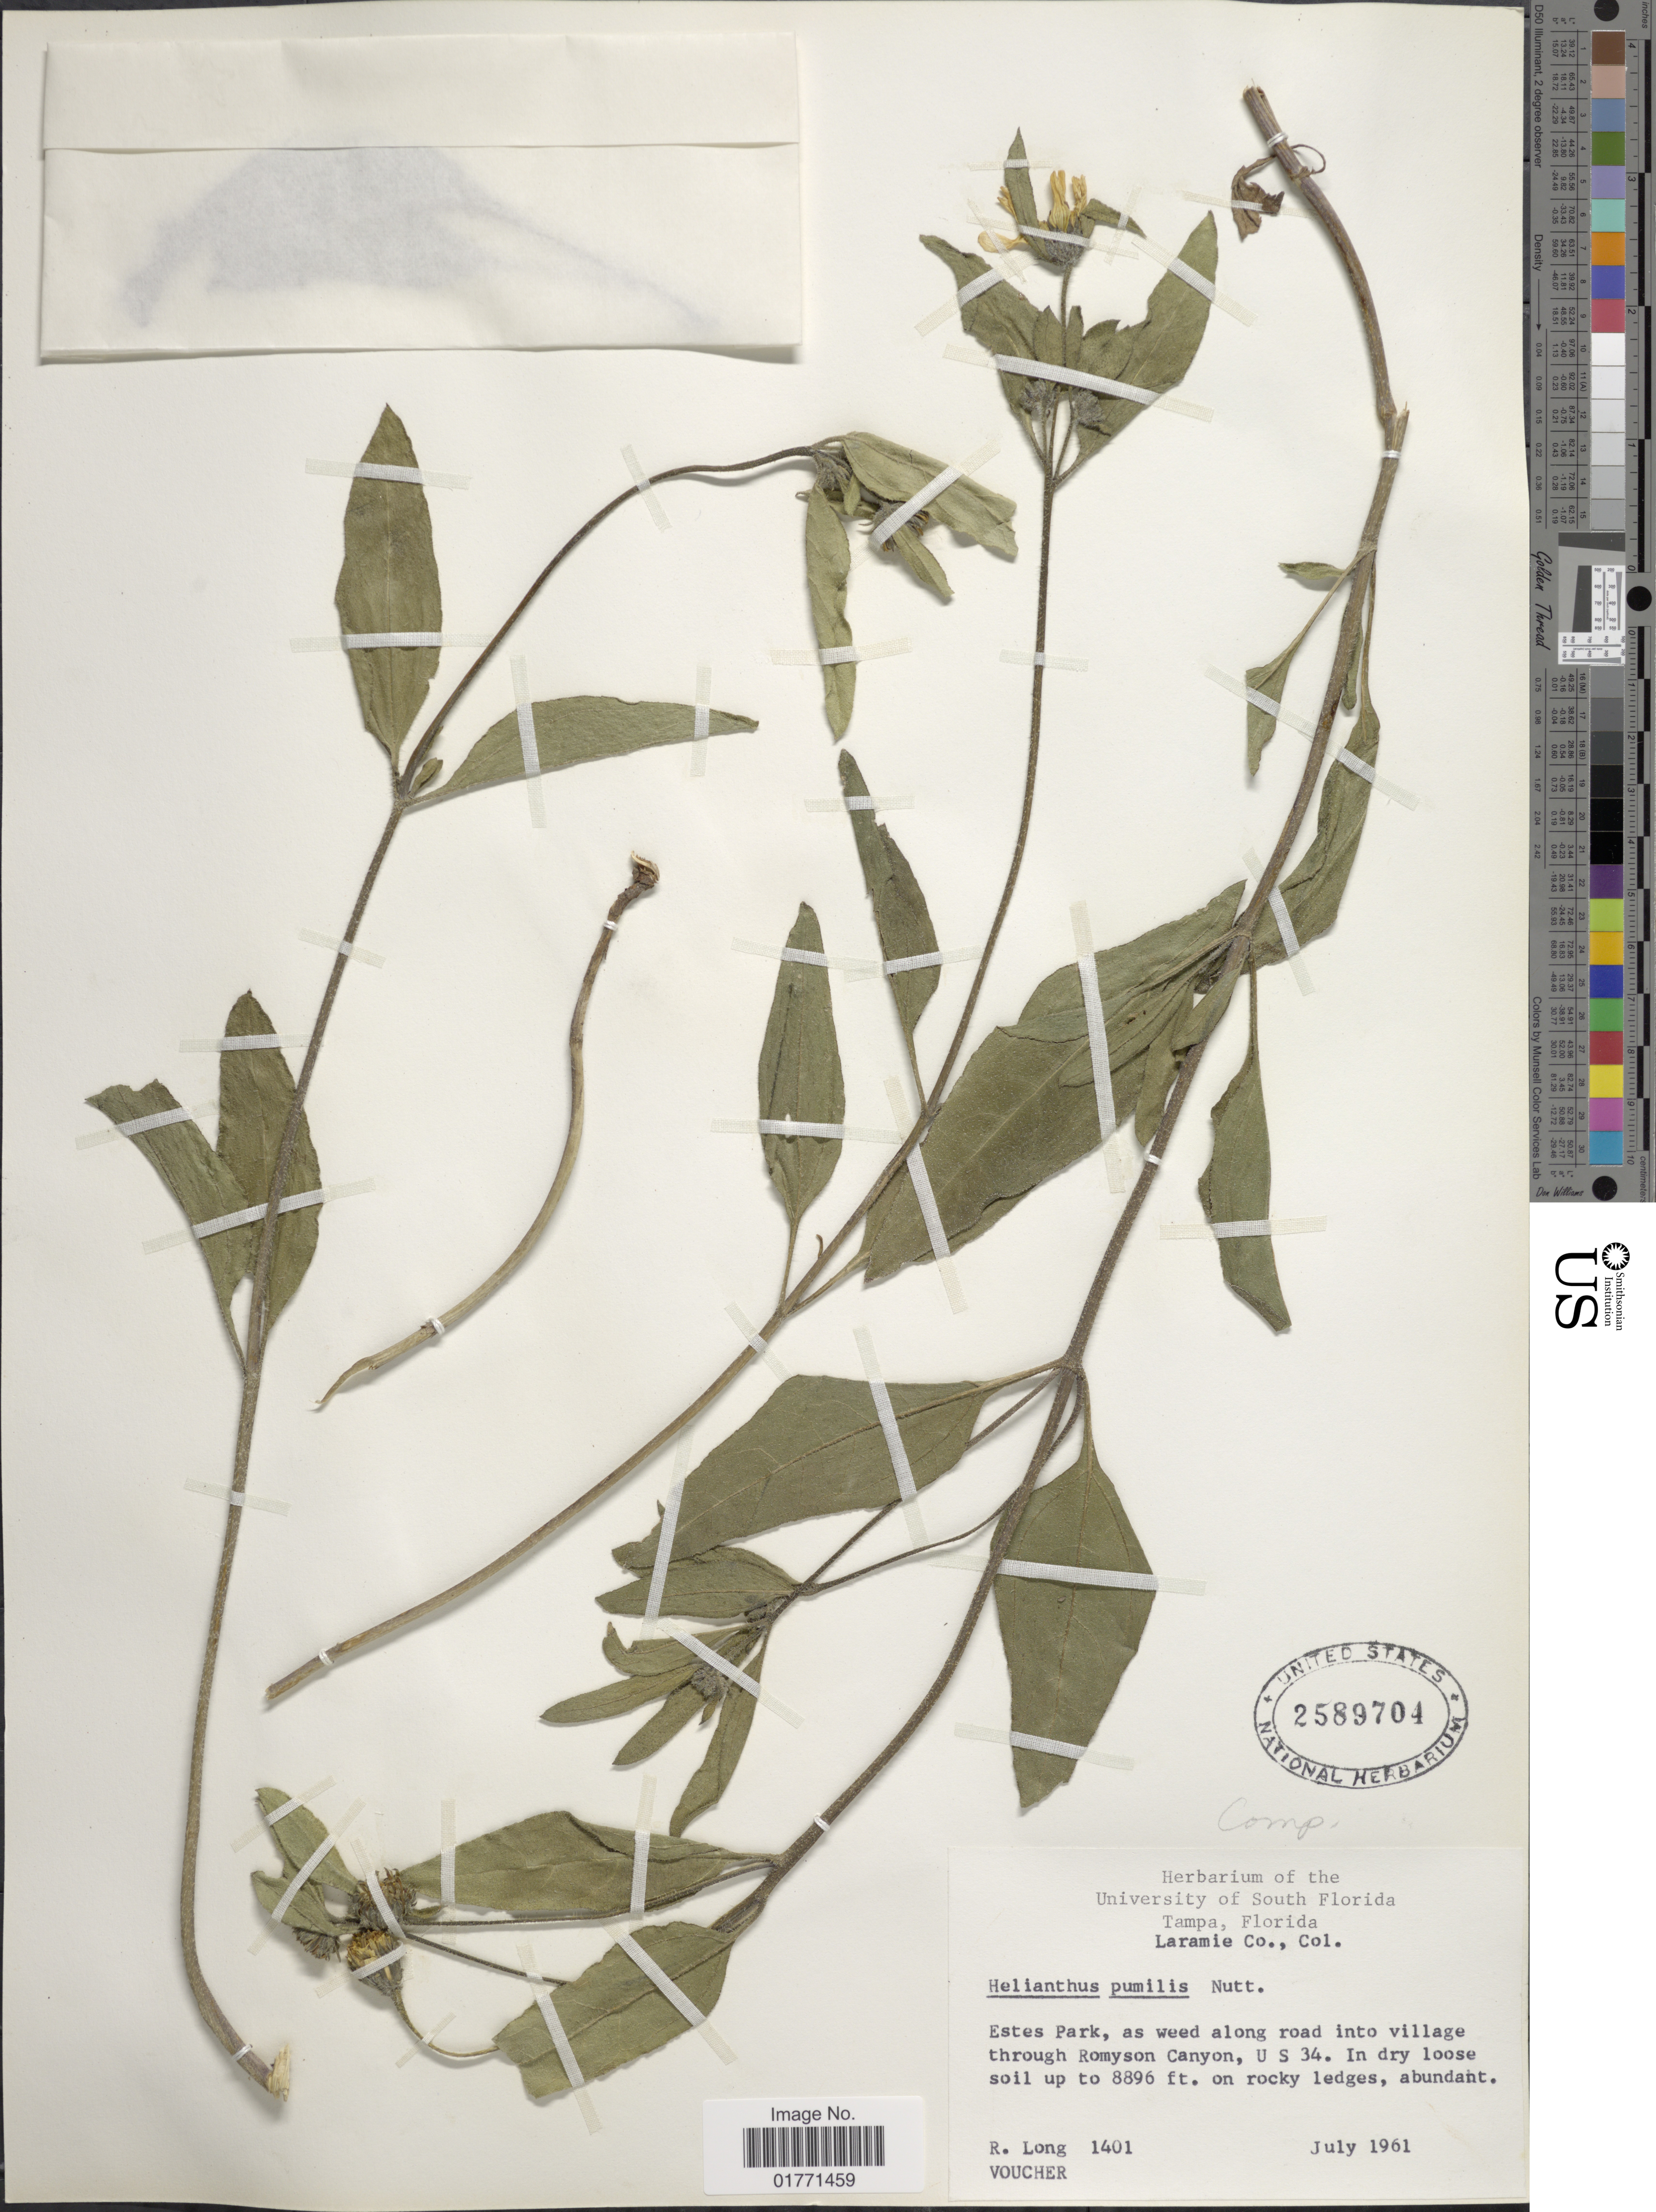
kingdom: Plantae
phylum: Tracheophyta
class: Magnoliopsida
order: Asterales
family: Asteraceae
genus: Helianthus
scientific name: Helianthus pumilis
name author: Nutt.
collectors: R. Long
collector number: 1401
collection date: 1961-07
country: United States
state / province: Colorado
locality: Laramie Co., Estes Park, as weed along road into village through Romyson Canyon, U S 34.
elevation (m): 2712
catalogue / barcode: US 2589704